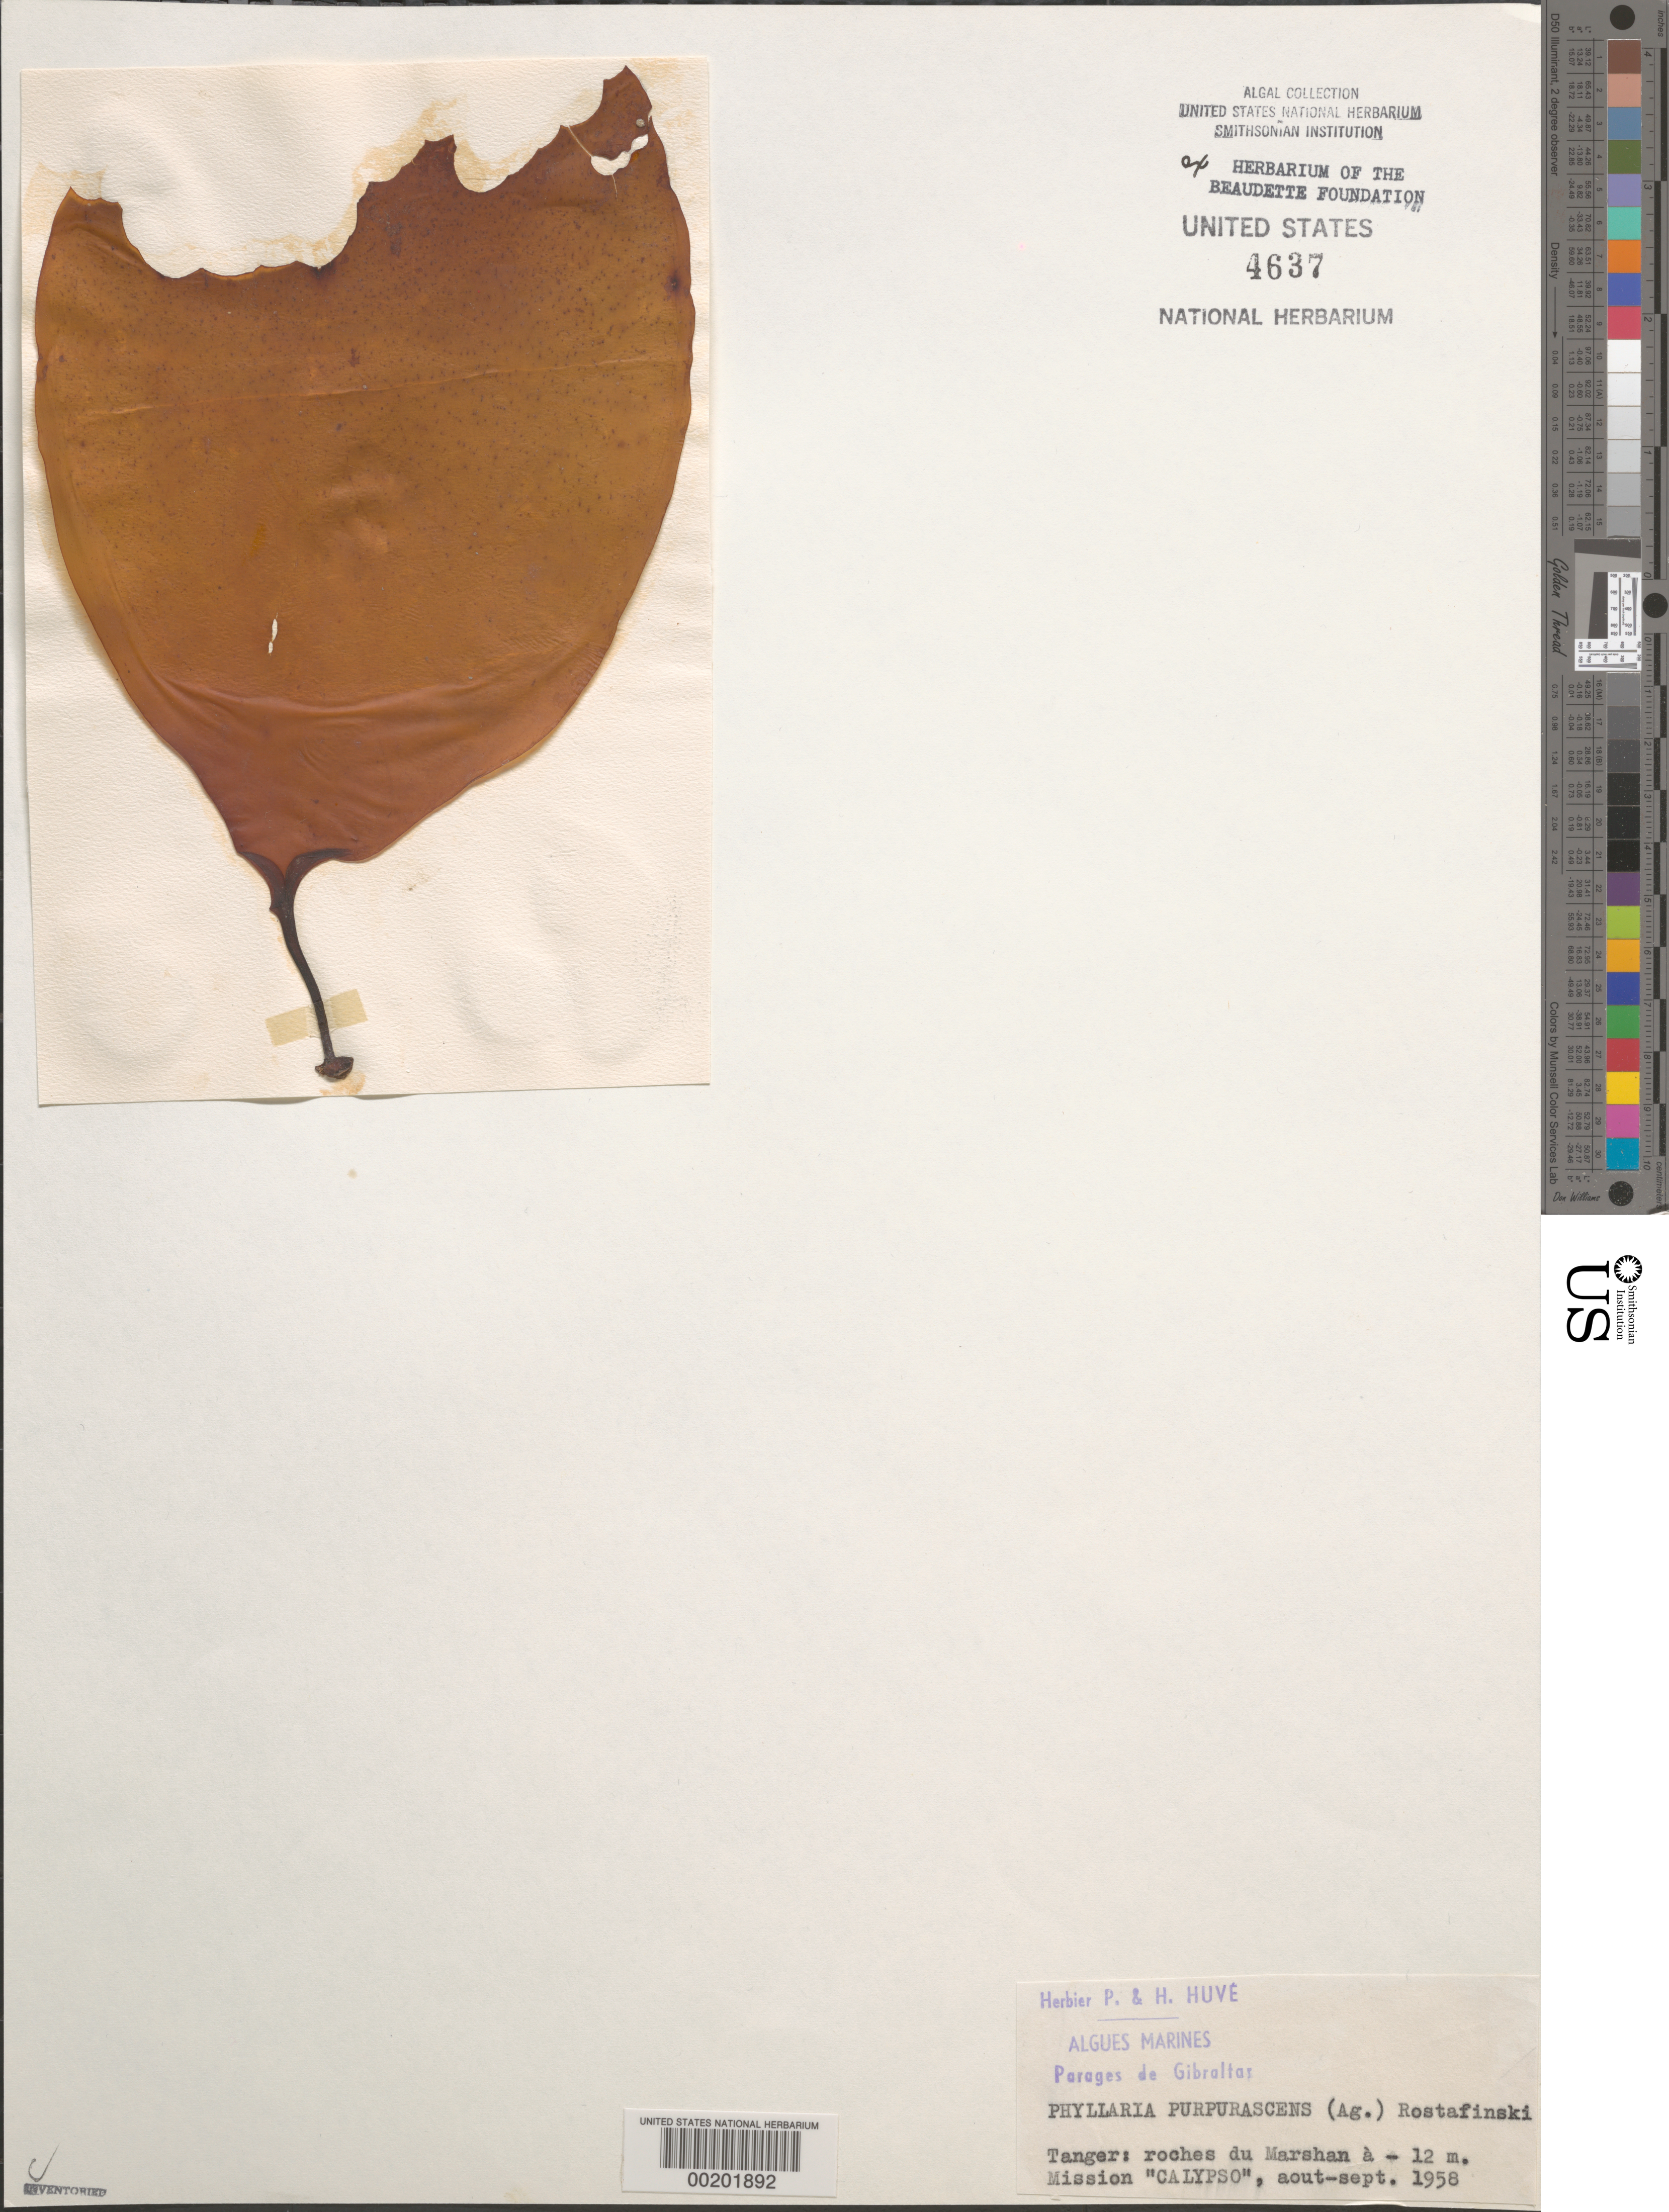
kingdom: Chromista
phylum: Ochrophyta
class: Phaeophyceae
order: Tilopteridales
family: Phyllariaceae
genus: Phyllariopsis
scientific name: Phyllariopsis purpurascens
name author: (C. Agardh) E.C. Henry & South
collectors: P. Huve & H. Huve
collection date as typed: Aug 1958 TO -- Sep 1958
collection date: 1958-08/1958-09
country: Morocco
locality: Marshan, Tangier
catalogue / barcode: US 4637